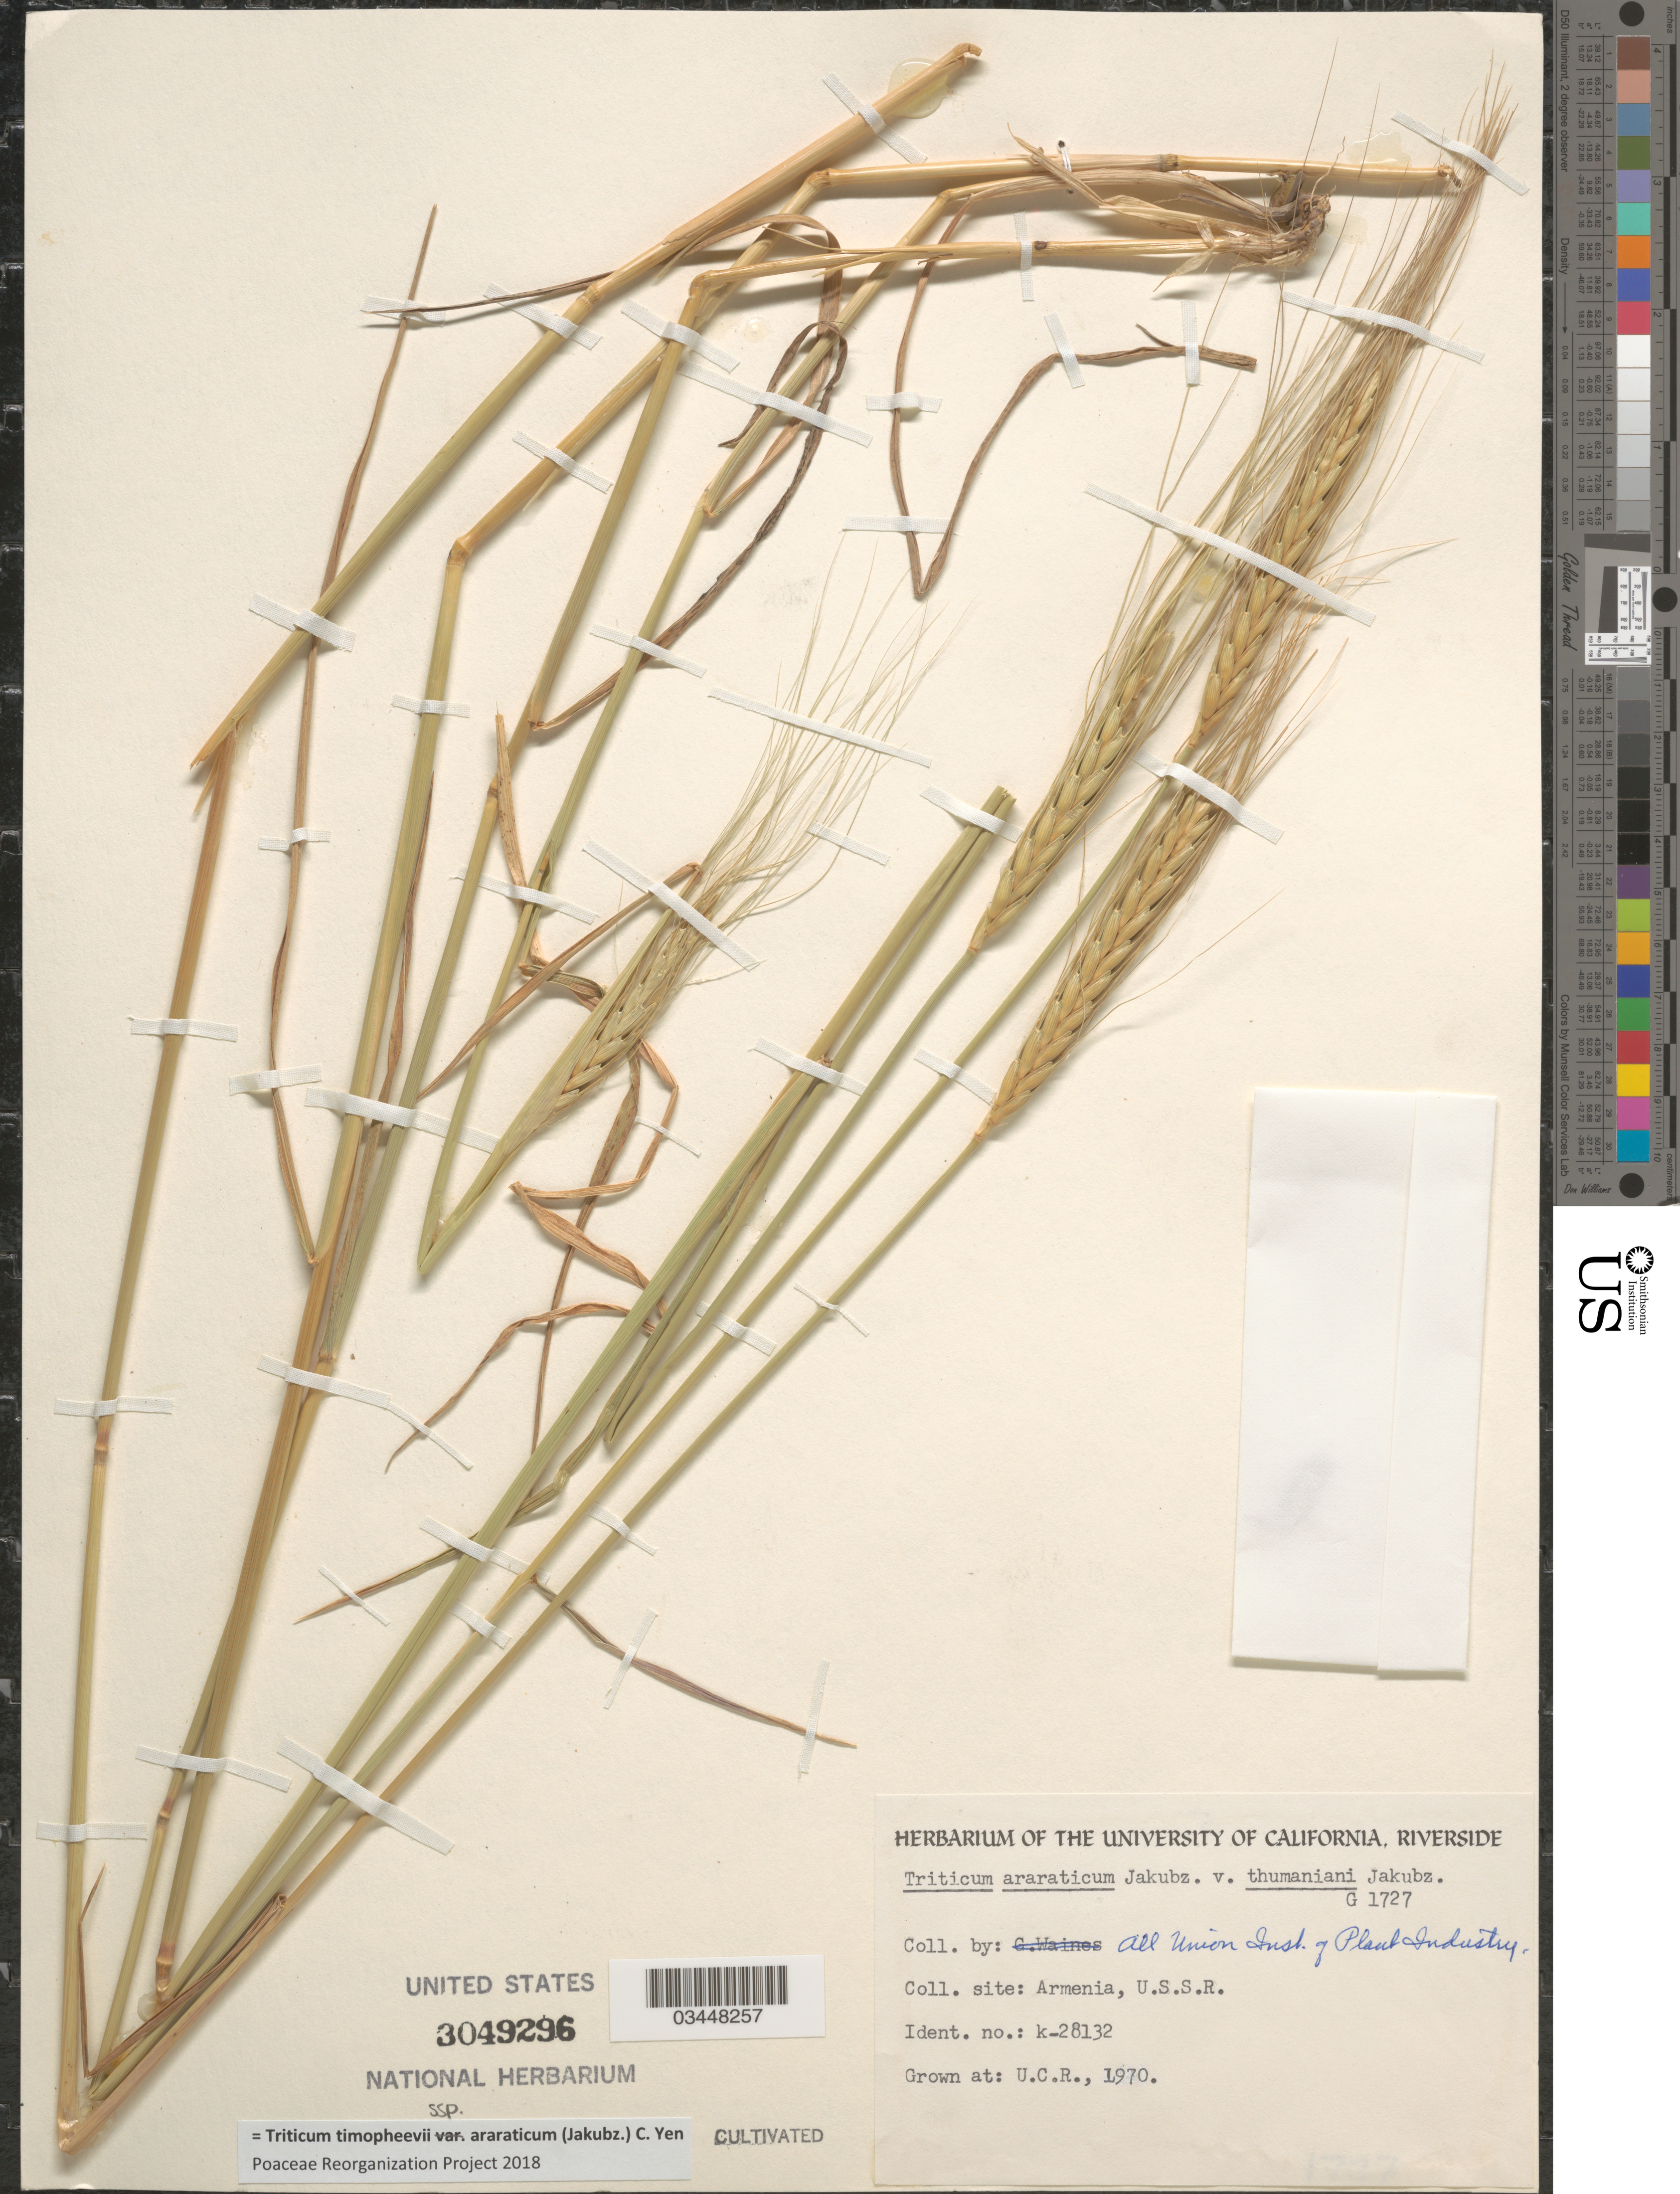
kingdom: Plantae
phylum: Tracheophyta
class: Liliopsida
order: Poales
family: Poaceae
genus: Triticum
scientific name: Triticum timopheevii subsp. araraticum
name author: (Jakubz.) C. Yen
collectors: ex herb. Univ. of California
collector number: G1727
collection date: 1970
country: United States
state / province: California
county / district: Riverside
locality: U.C.R.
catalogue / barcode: US 3049296